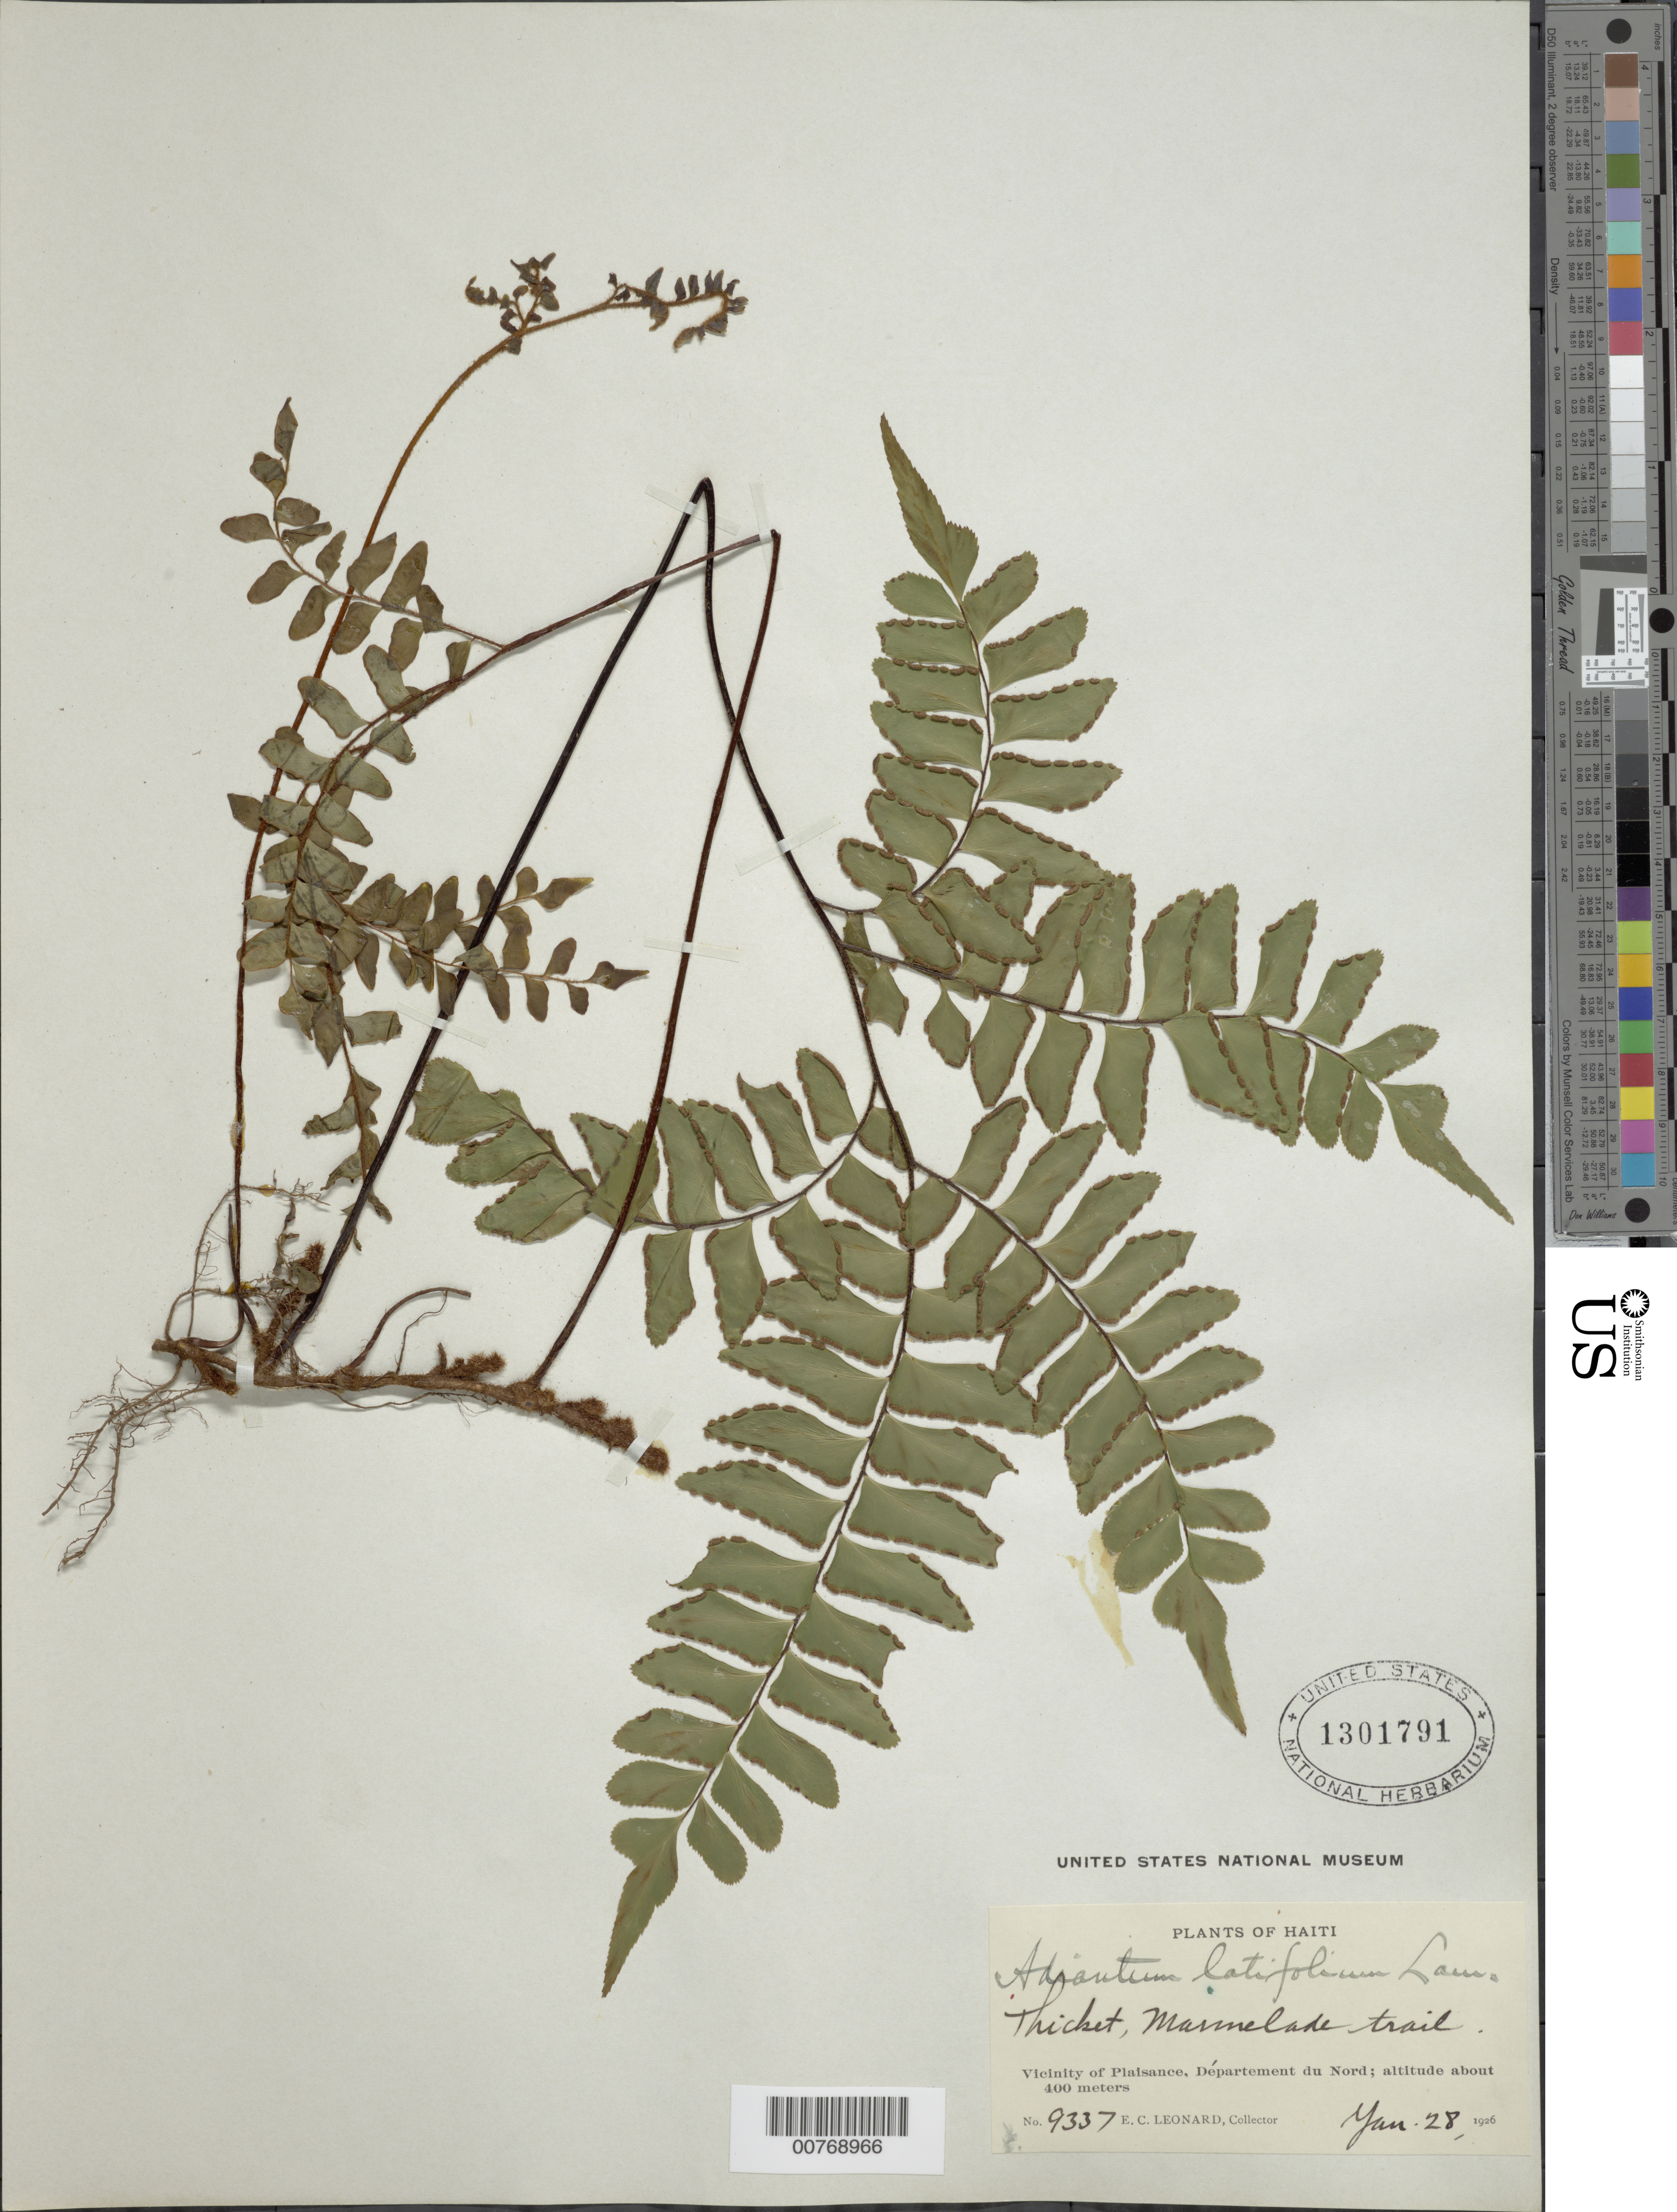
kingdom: Plantae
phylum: Tracheophyta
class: Polypodiopsida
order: Polypodiales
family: Pteridaceae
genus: Adiantum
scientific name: Adiantum latifolium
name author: Lam.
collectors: E. C. Leonard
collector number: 9337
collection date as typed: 28 Jan 1926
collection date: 1926-01-28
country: Haiti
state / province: Nord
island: Hispaniola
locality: Vicinity of Plaisance, Departement du Nord. Marmelade Trail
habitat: Thicket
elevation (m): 400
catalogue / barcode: US 1301791